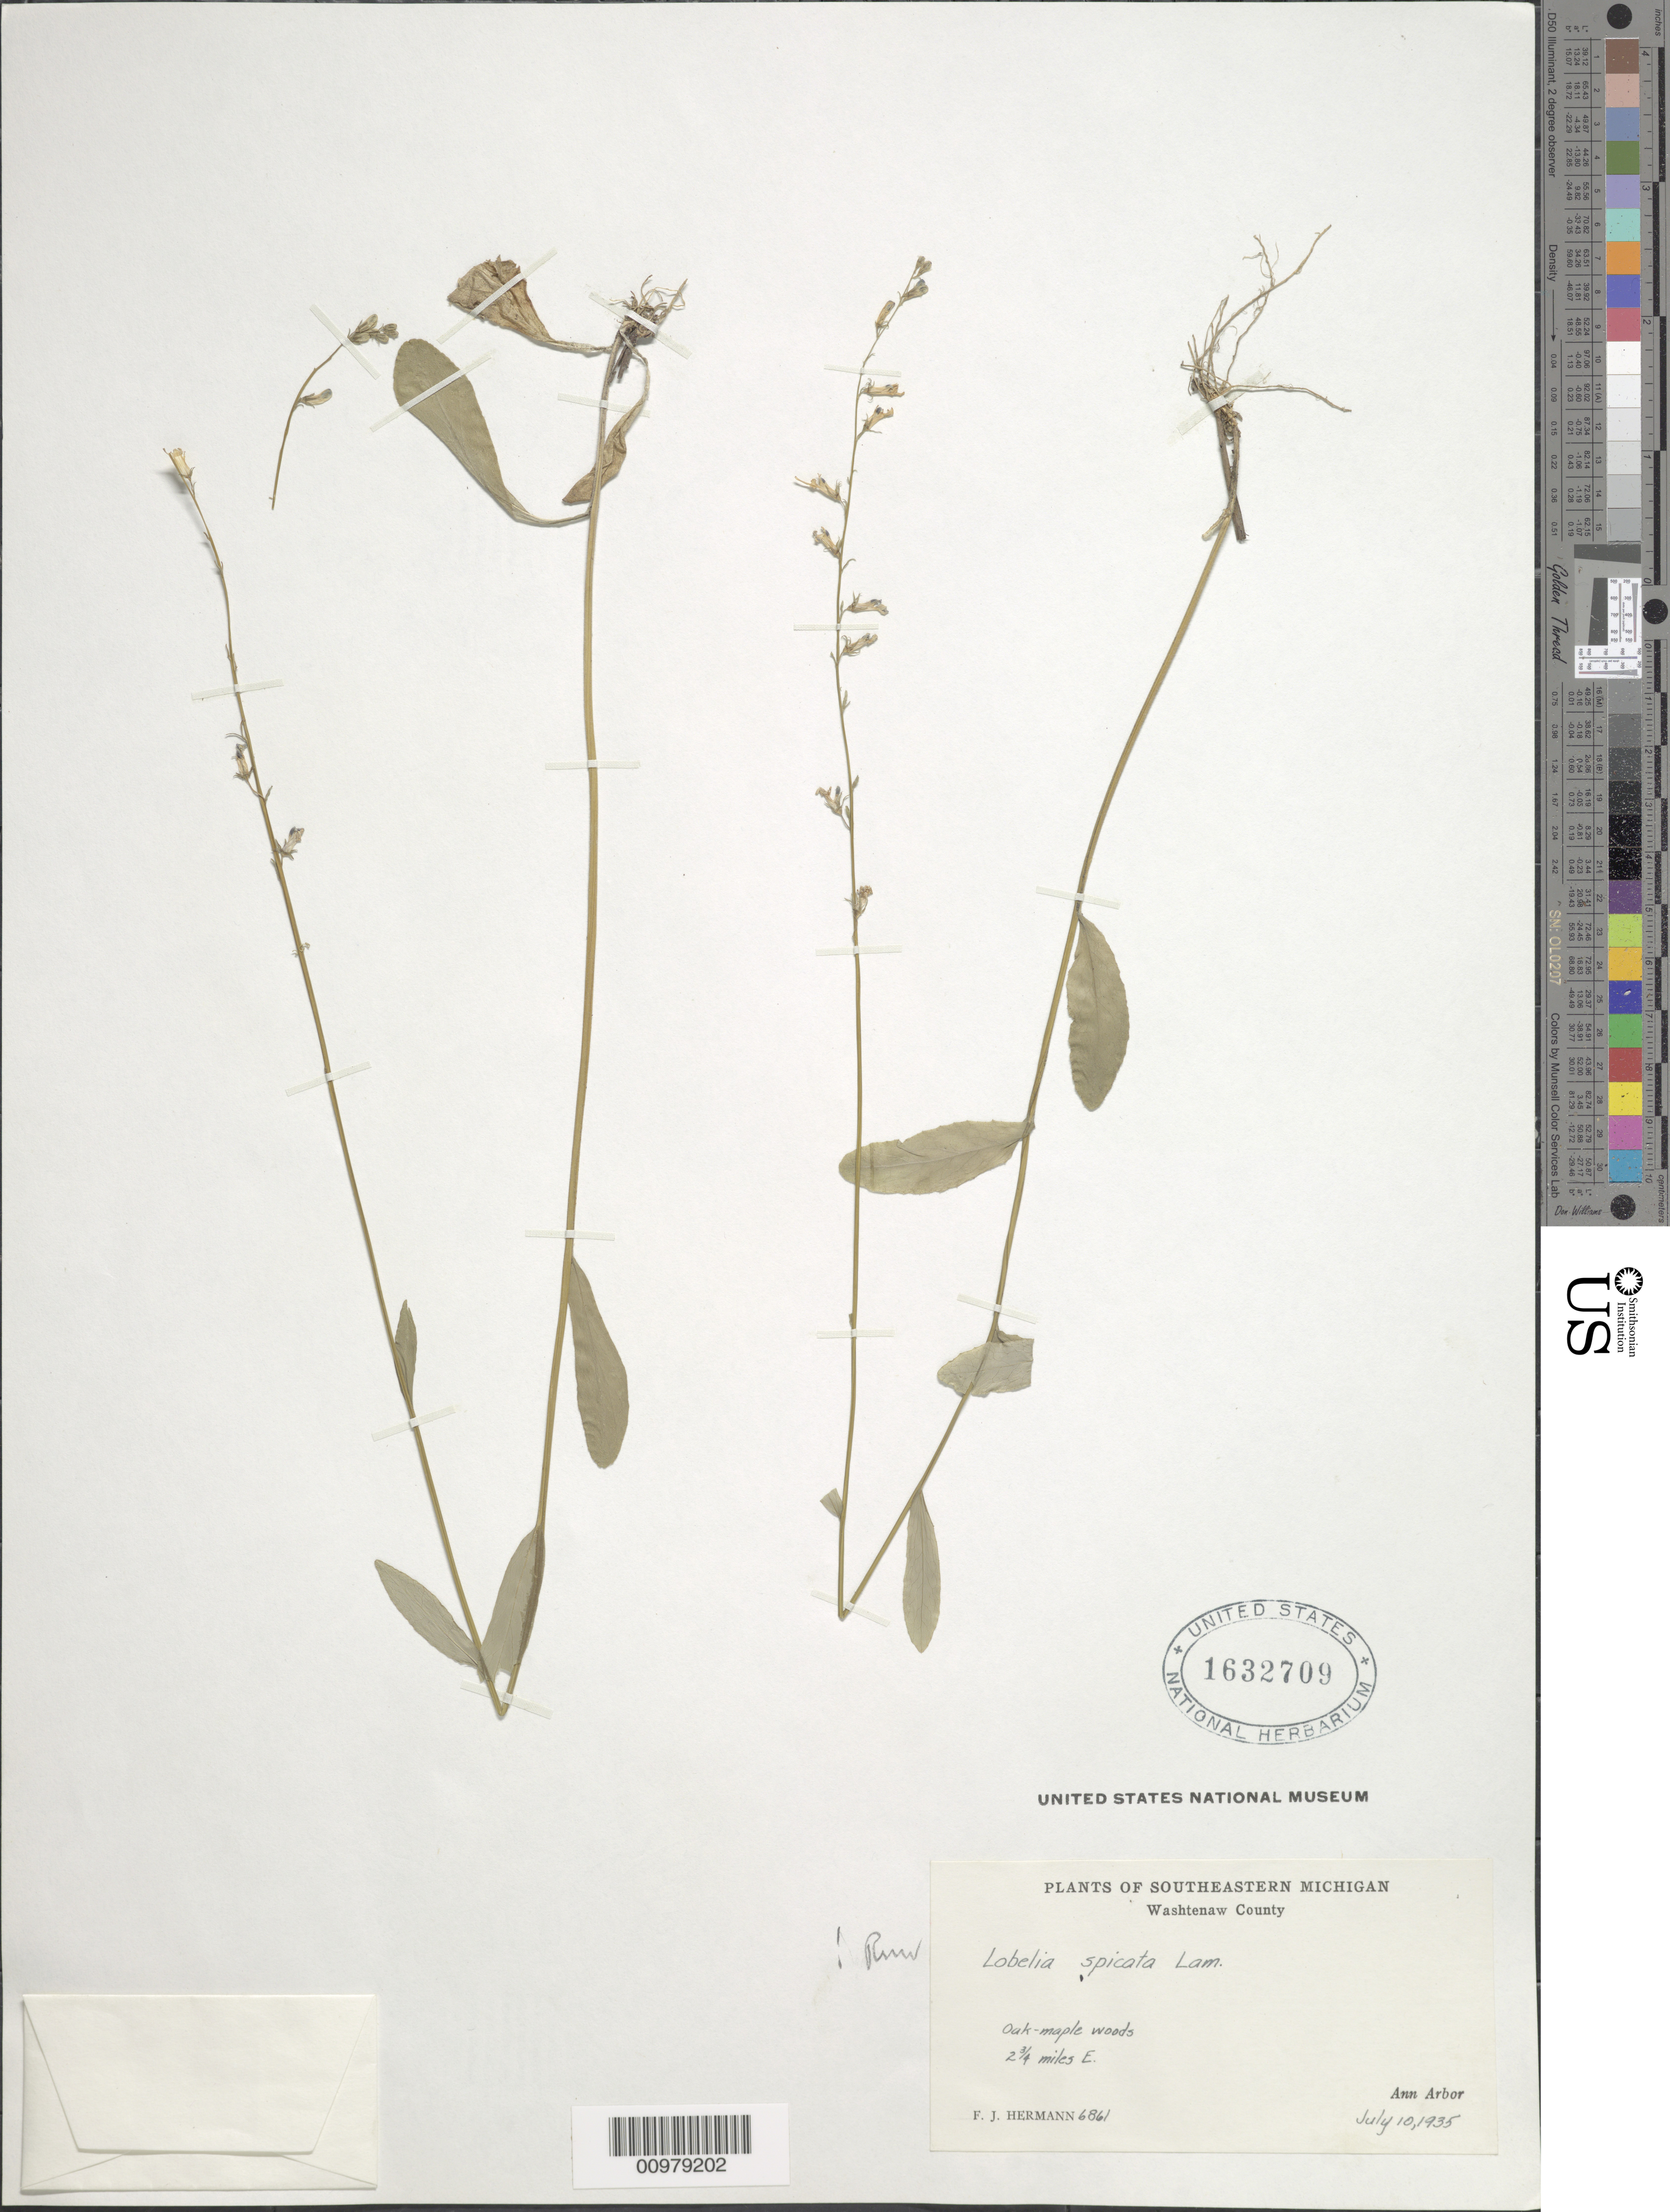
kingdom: Plantae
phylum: Tracheophyta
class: Magnoliopsida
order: Asterales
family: Campanulaceae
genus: Lobelia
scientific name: Lobelia spicata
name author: Lam.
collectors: F. J. Hermann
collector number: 6861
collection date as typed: July 10, 1935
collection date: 1935-07-10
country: United States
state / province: Michigan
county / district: Washtenaw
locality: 2.75 miles from Ann Arbor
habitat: oak-maple woods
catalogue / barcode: US 1632709